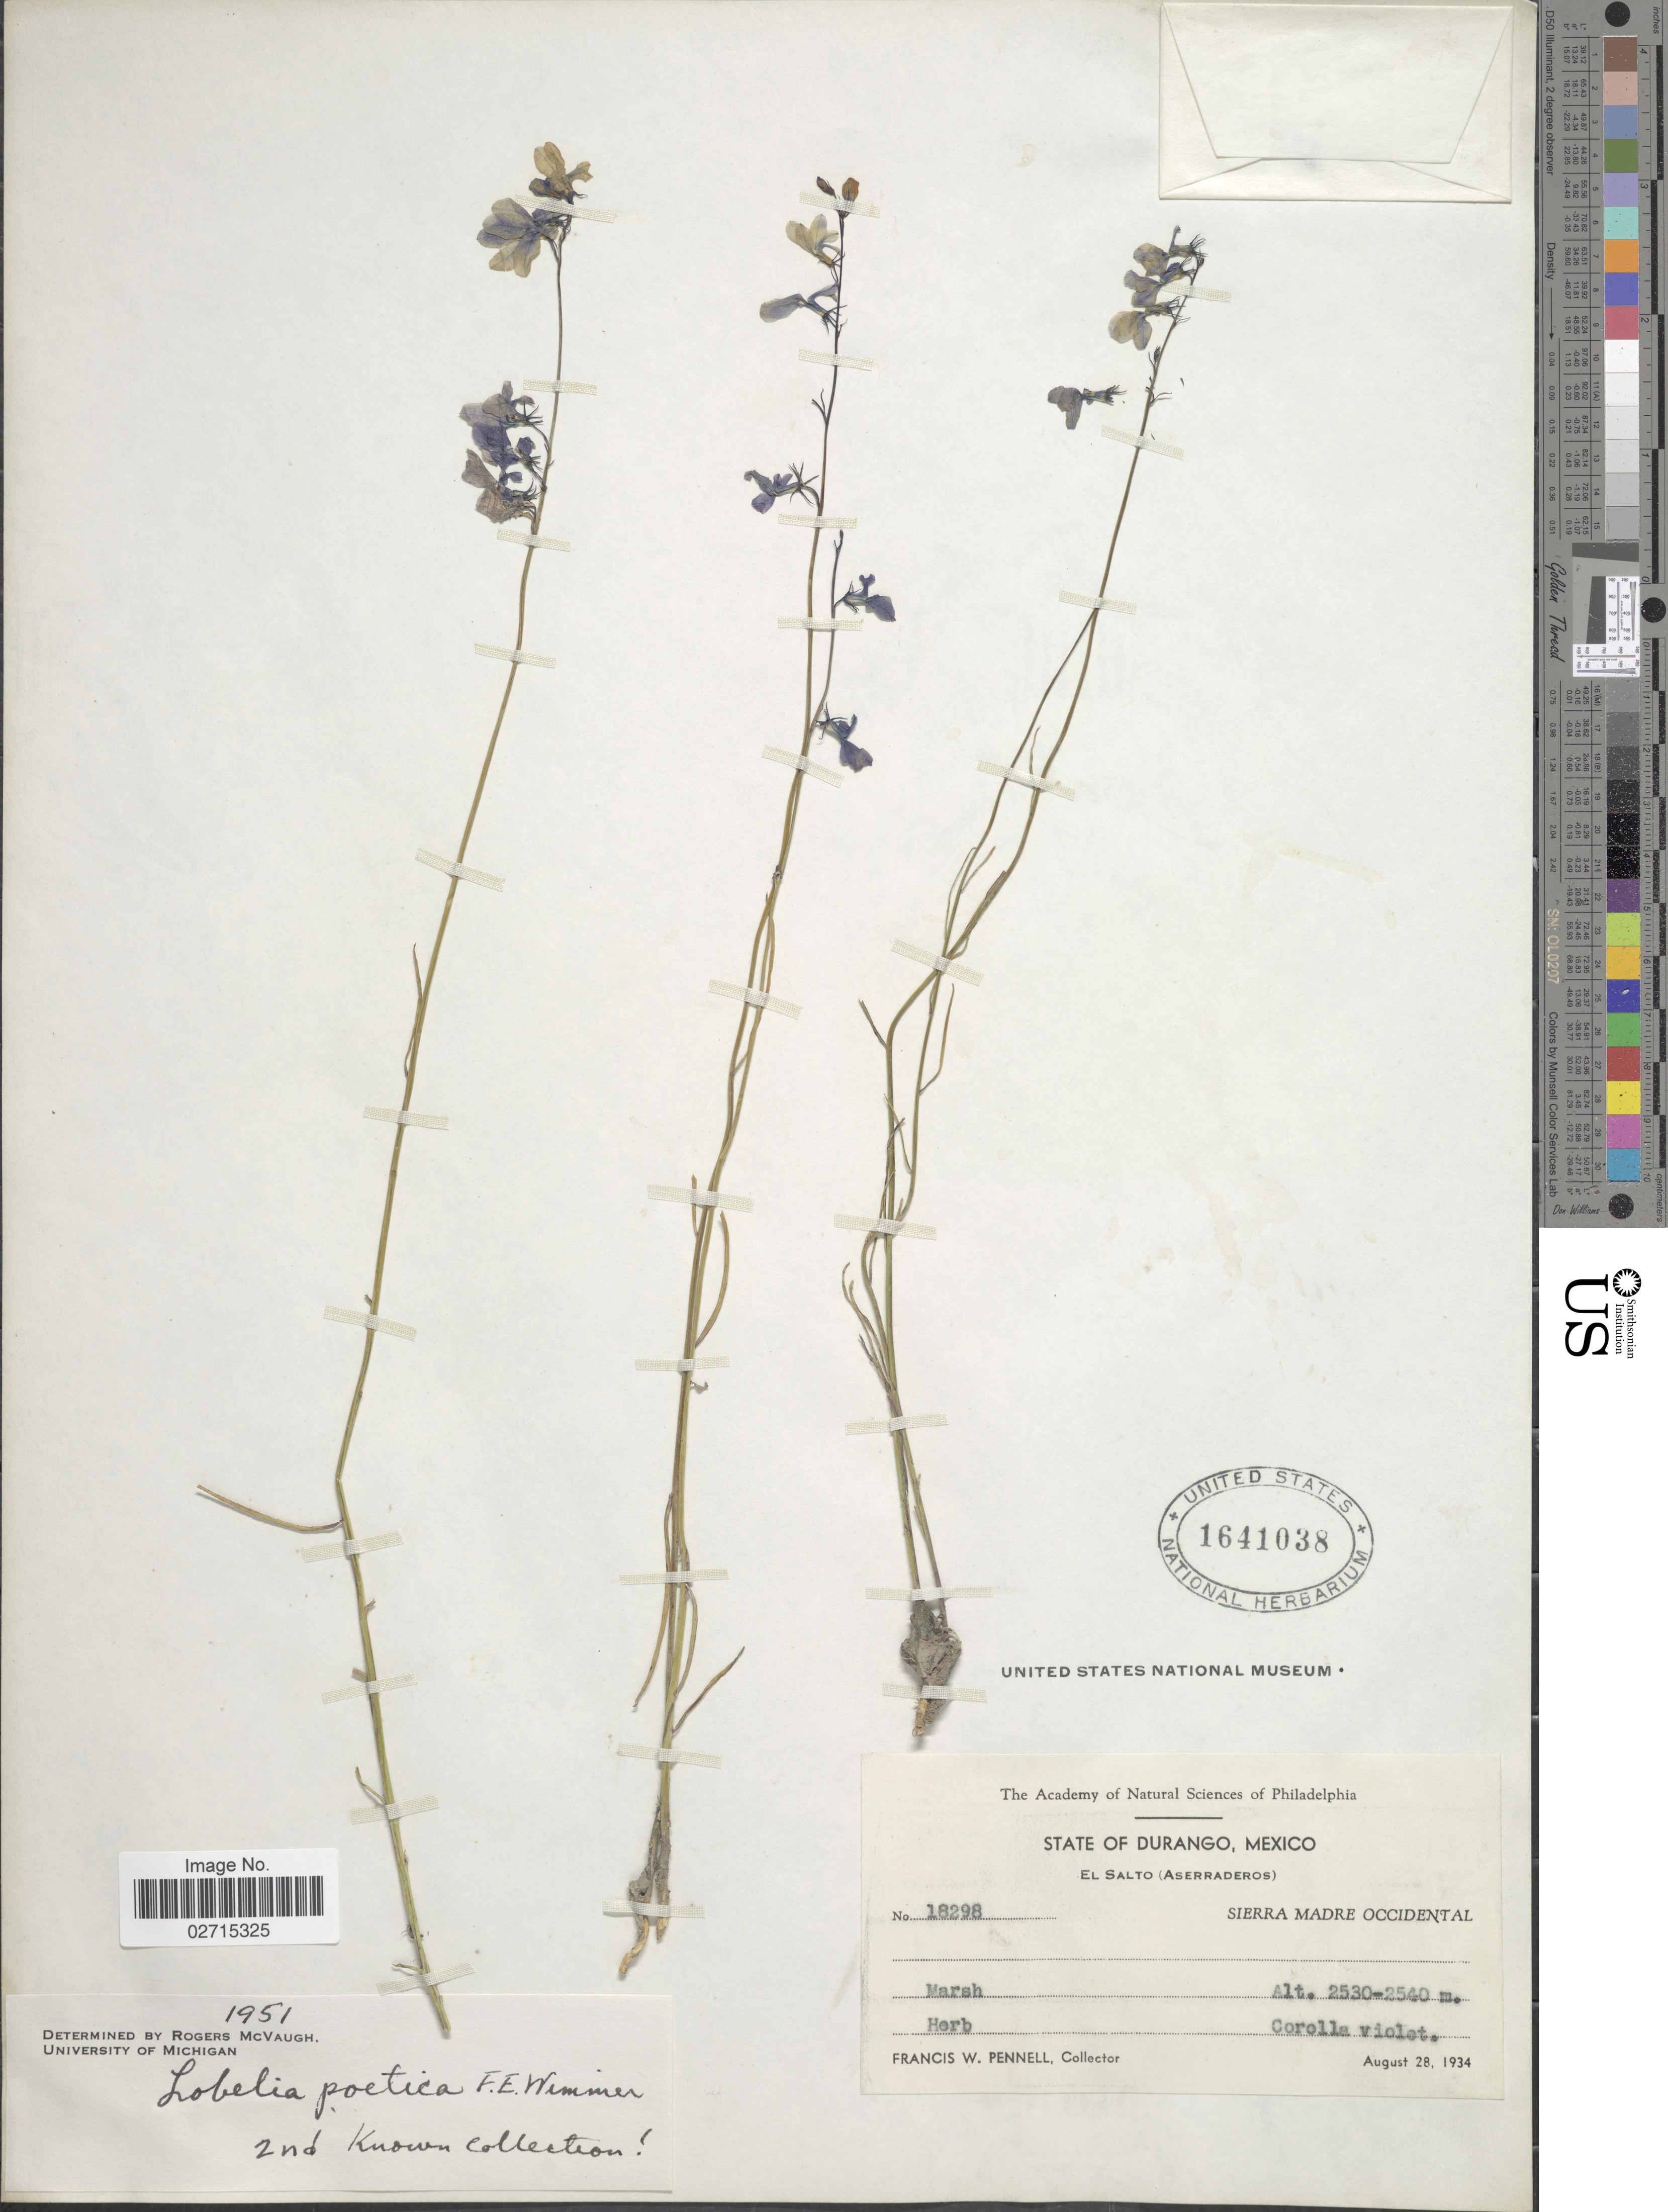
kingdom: Plantae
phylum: Tracheophyta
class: Magnoliopsida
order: Asterales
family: Campanulaceae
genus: Lobelia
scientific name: Lobelia poetica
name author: E. Wimm.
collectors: F. W. Pennell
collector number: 18298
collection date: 1934-08-28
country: Mexico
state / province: Durango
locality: El Salto (Aserraderos) Sierra Madre Occidental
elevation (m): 2530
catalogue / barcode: US 1641038